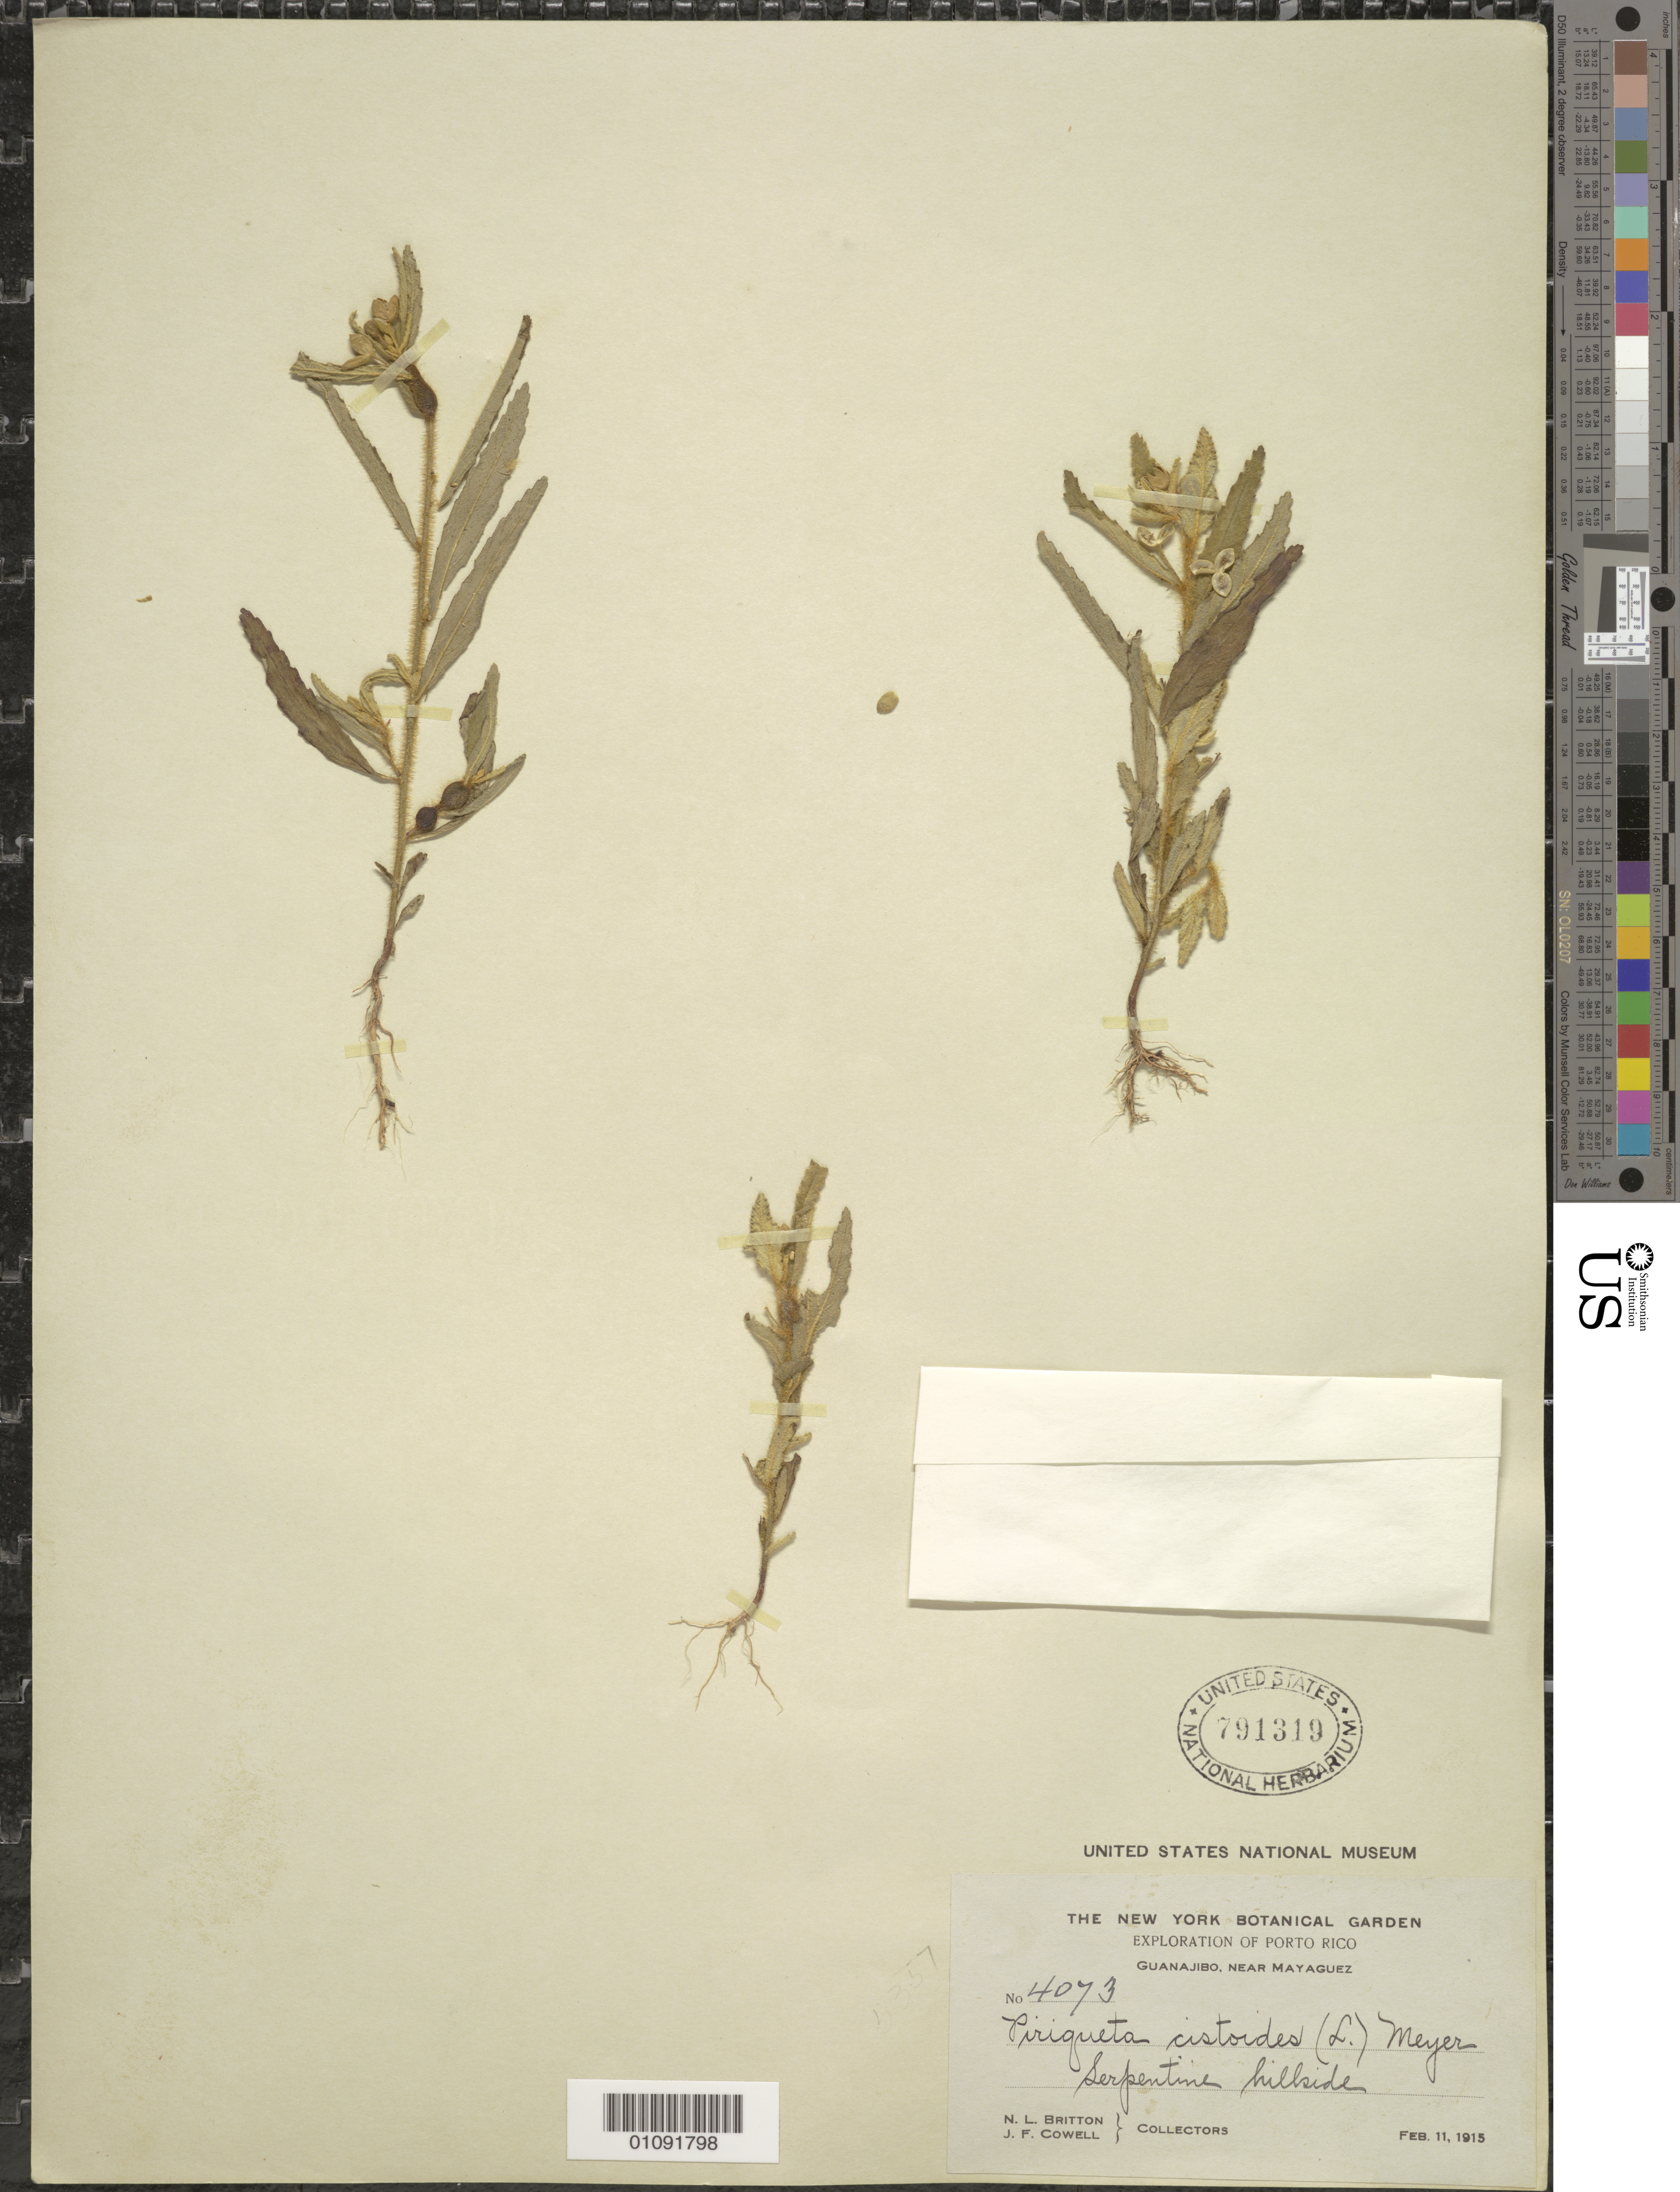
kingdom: Plantae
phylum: Tracheophyta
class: Magnoliopsida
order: Malpighiales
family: Turneraceae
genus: Piriqueta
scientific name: Piriqueta cistoides subsp. cistoides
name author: (L.) Griseb.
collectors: N. Britton & J. F. Cowell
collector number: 4073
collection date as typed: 11 Feb 1915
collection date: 1915-02-11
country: Puerto Rico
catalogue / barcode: US 791319